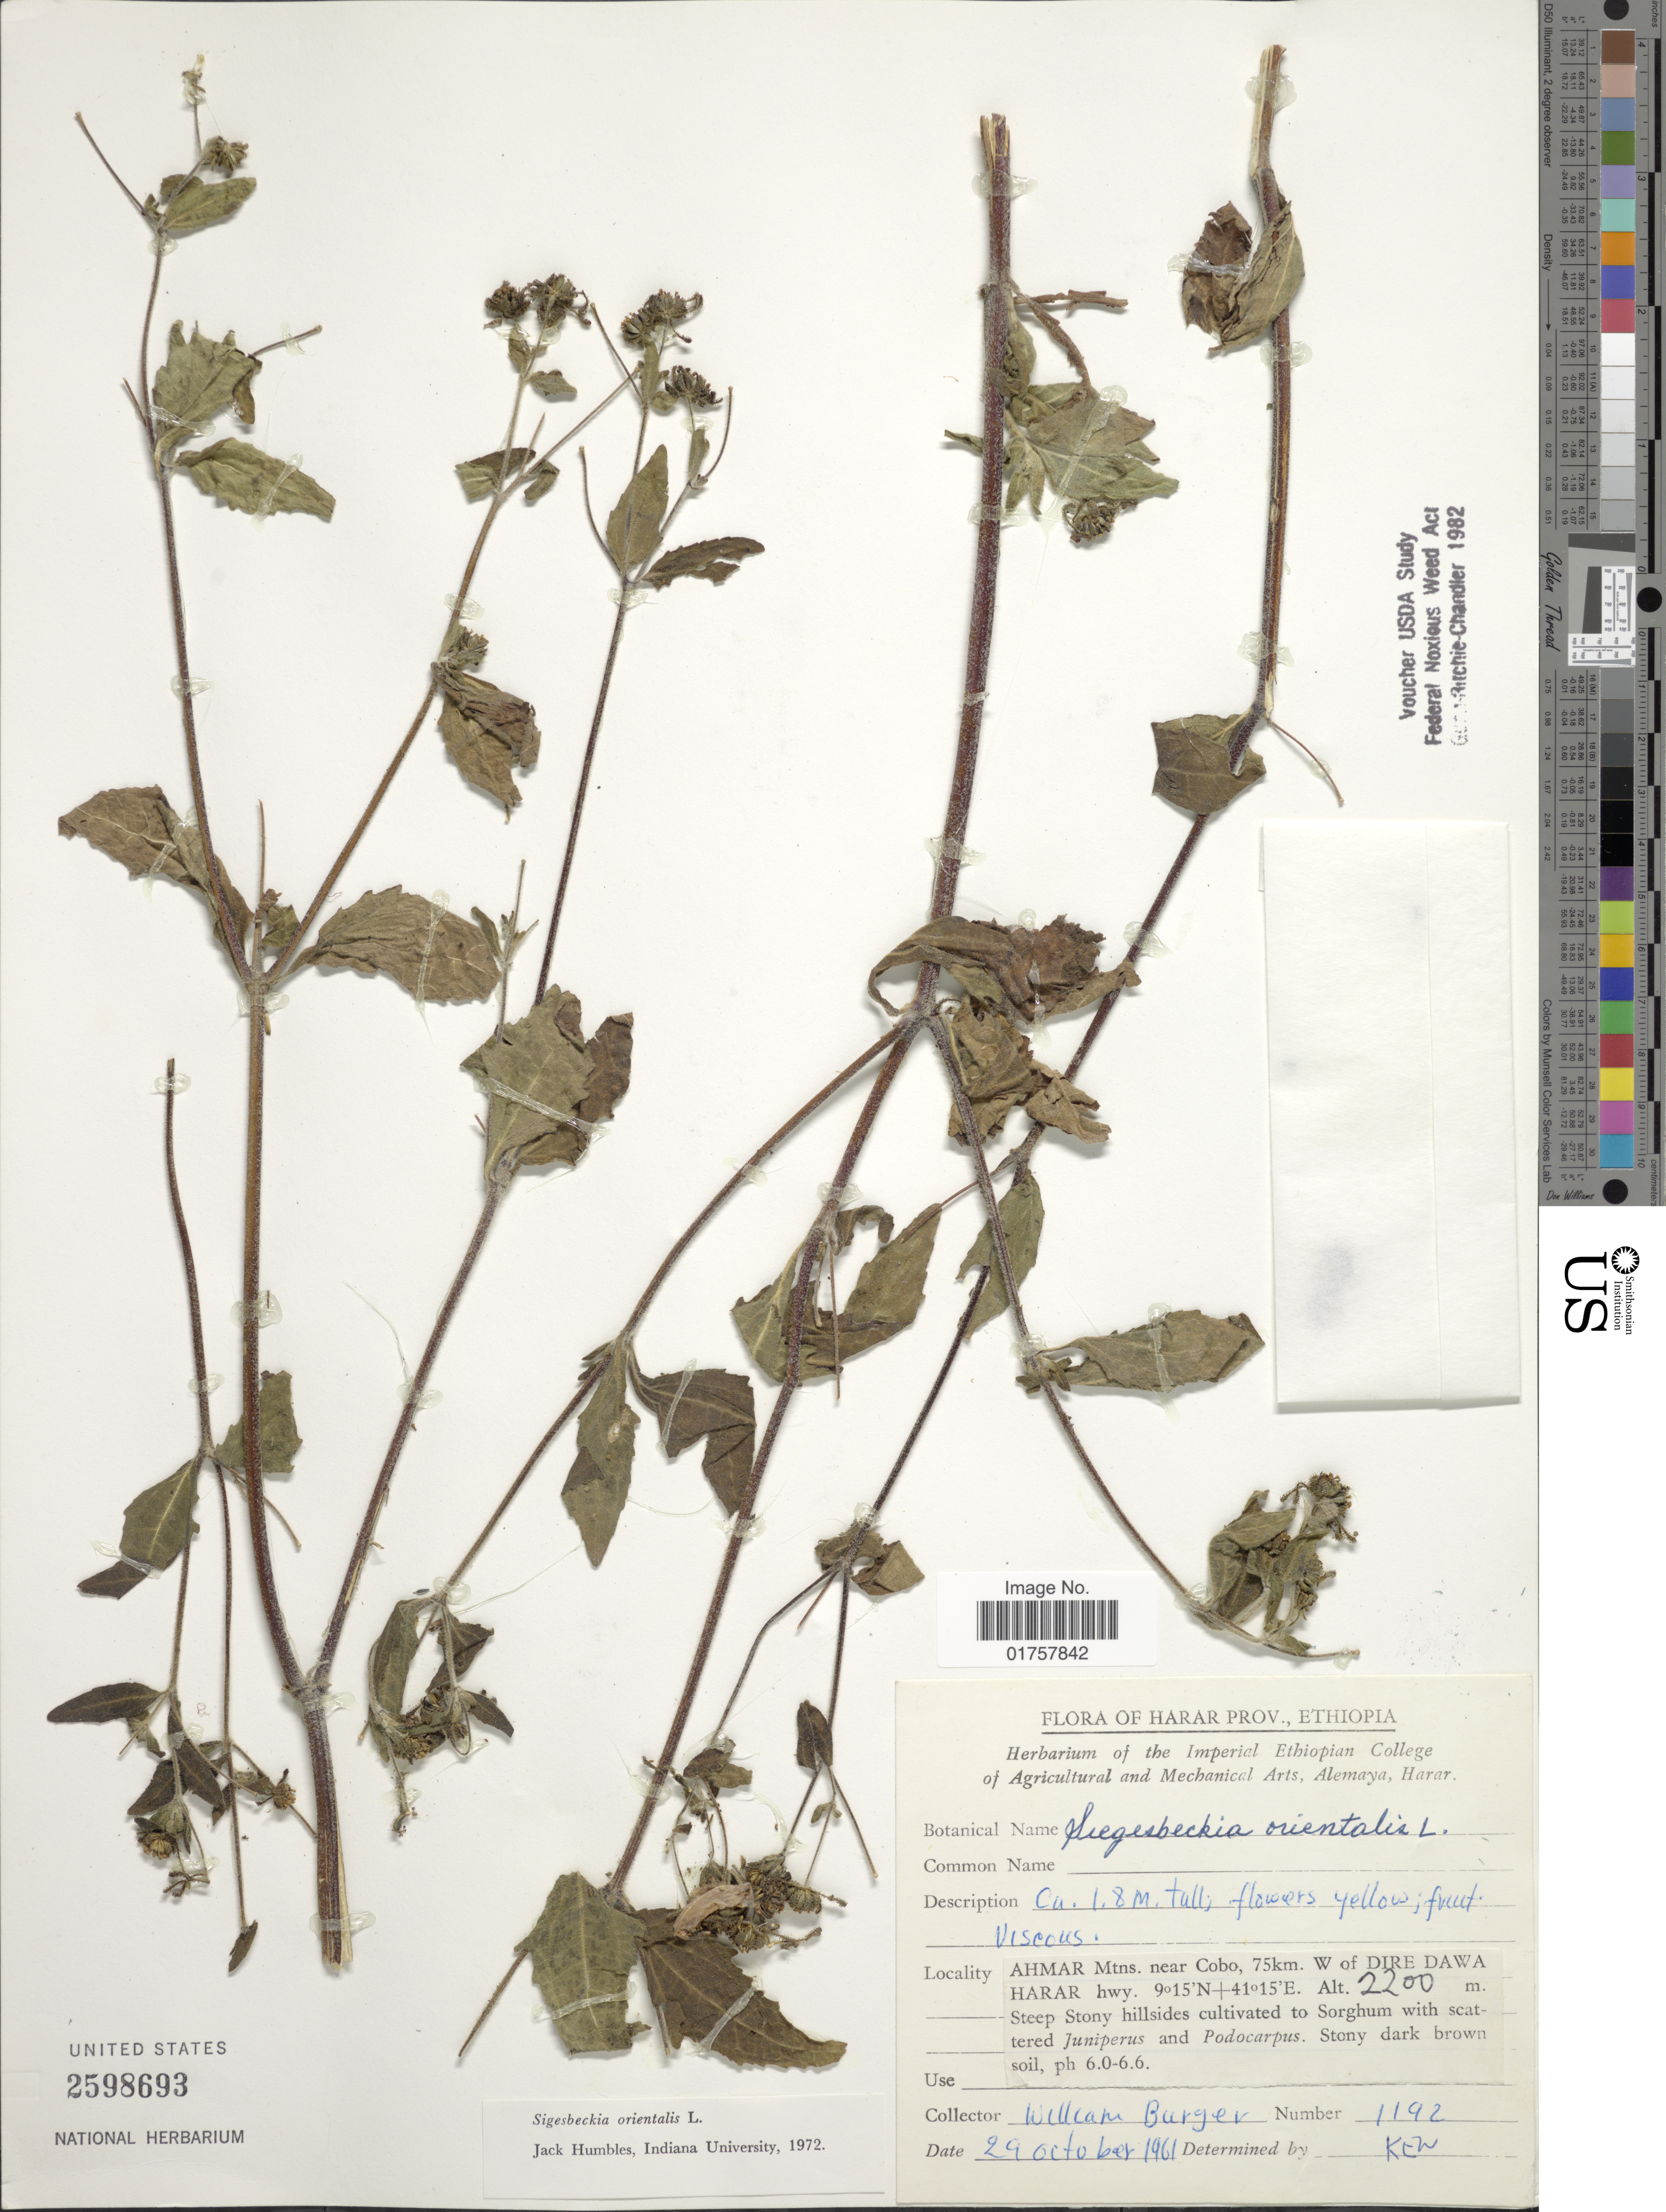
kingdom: Plantae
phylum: Tracheophyta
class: Magnoliopsida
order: Asterales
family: Asteraceae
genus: Sigesbeckia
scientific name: Sigesbeckia orientalis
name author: L.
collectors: W. Burger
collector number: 1192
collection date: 1961-10-29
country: Ethiopia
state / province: Dire Dawa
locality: Harar Prov., Ahmar Mtns, near Cobo, 75 km. W of Dire Dawa Harar hwy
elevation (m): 2200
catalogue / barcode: US 2598693